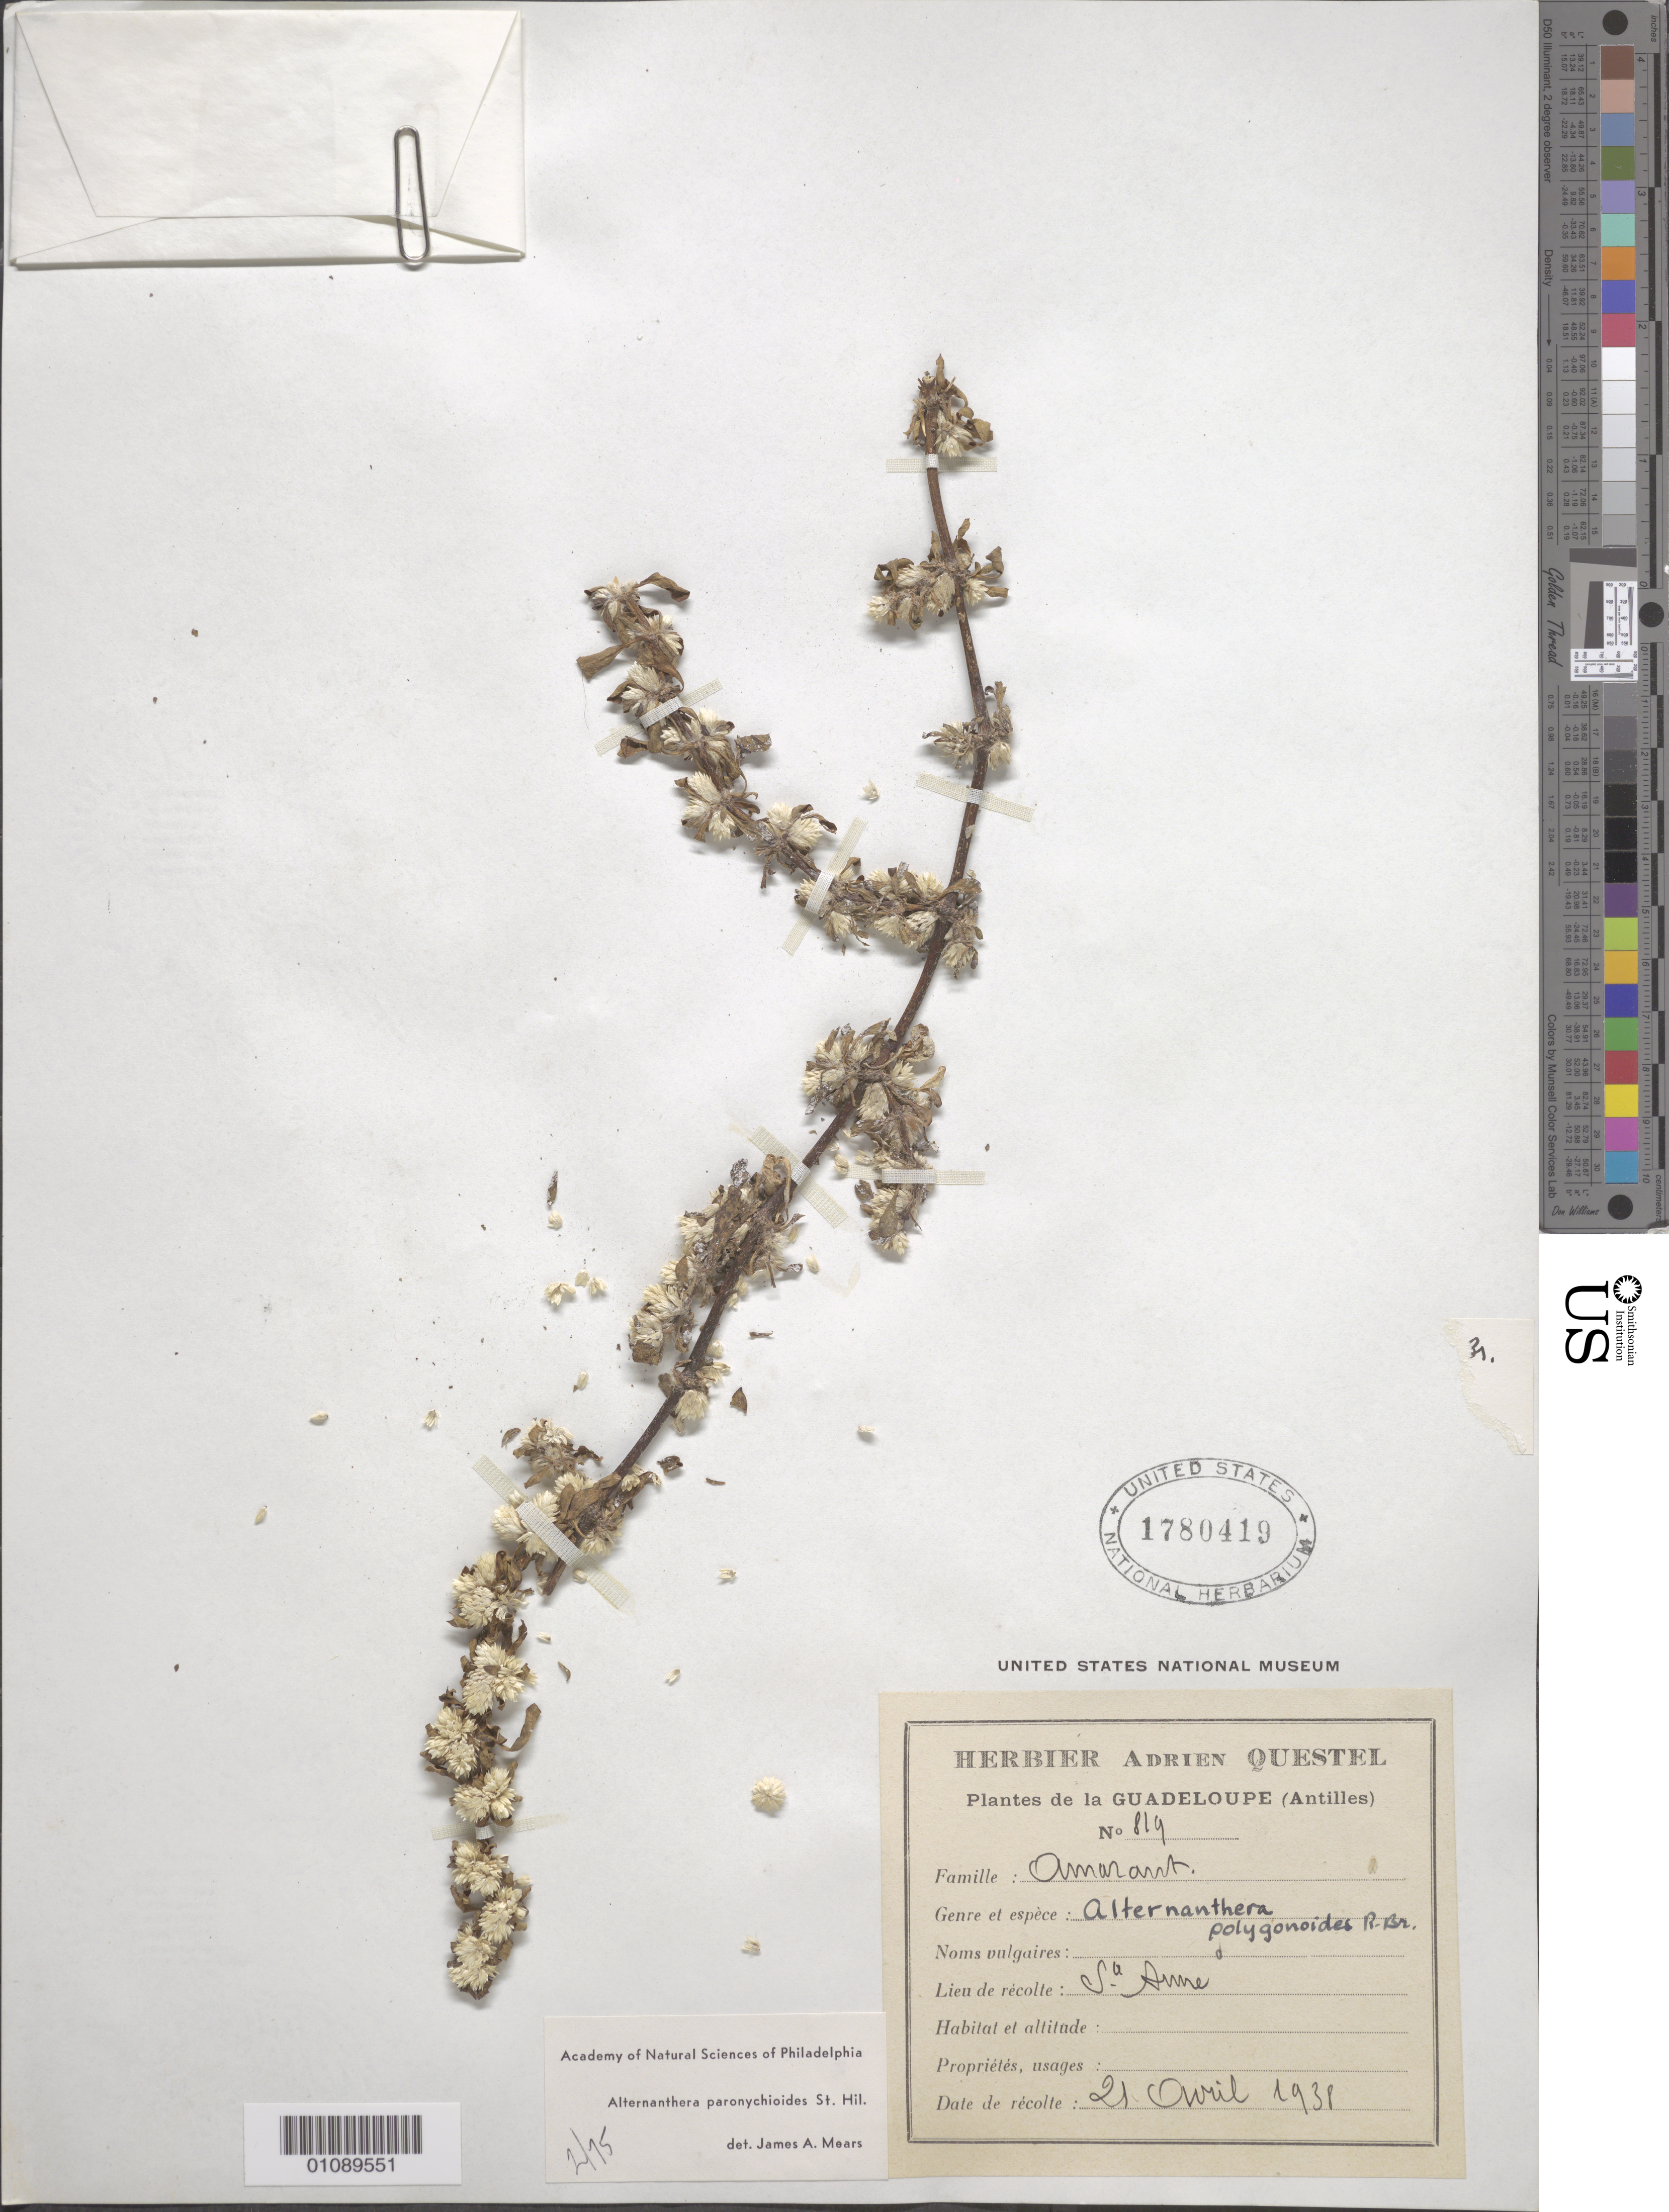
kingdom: Plantae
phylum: Tracheophyta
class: Magnoliopsida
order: Caryophyllales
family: Amaranthaceae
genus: Alternanthera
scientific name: Alternanthera paronychioides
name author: A. St.-Hil.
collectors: A. Questel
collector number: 819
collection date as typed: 21 Apr 1938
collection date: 1938-04-21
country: Guadeloupe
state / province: St. Anne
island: Basse Terre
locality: Ste. Anne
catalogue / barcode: US 1780419